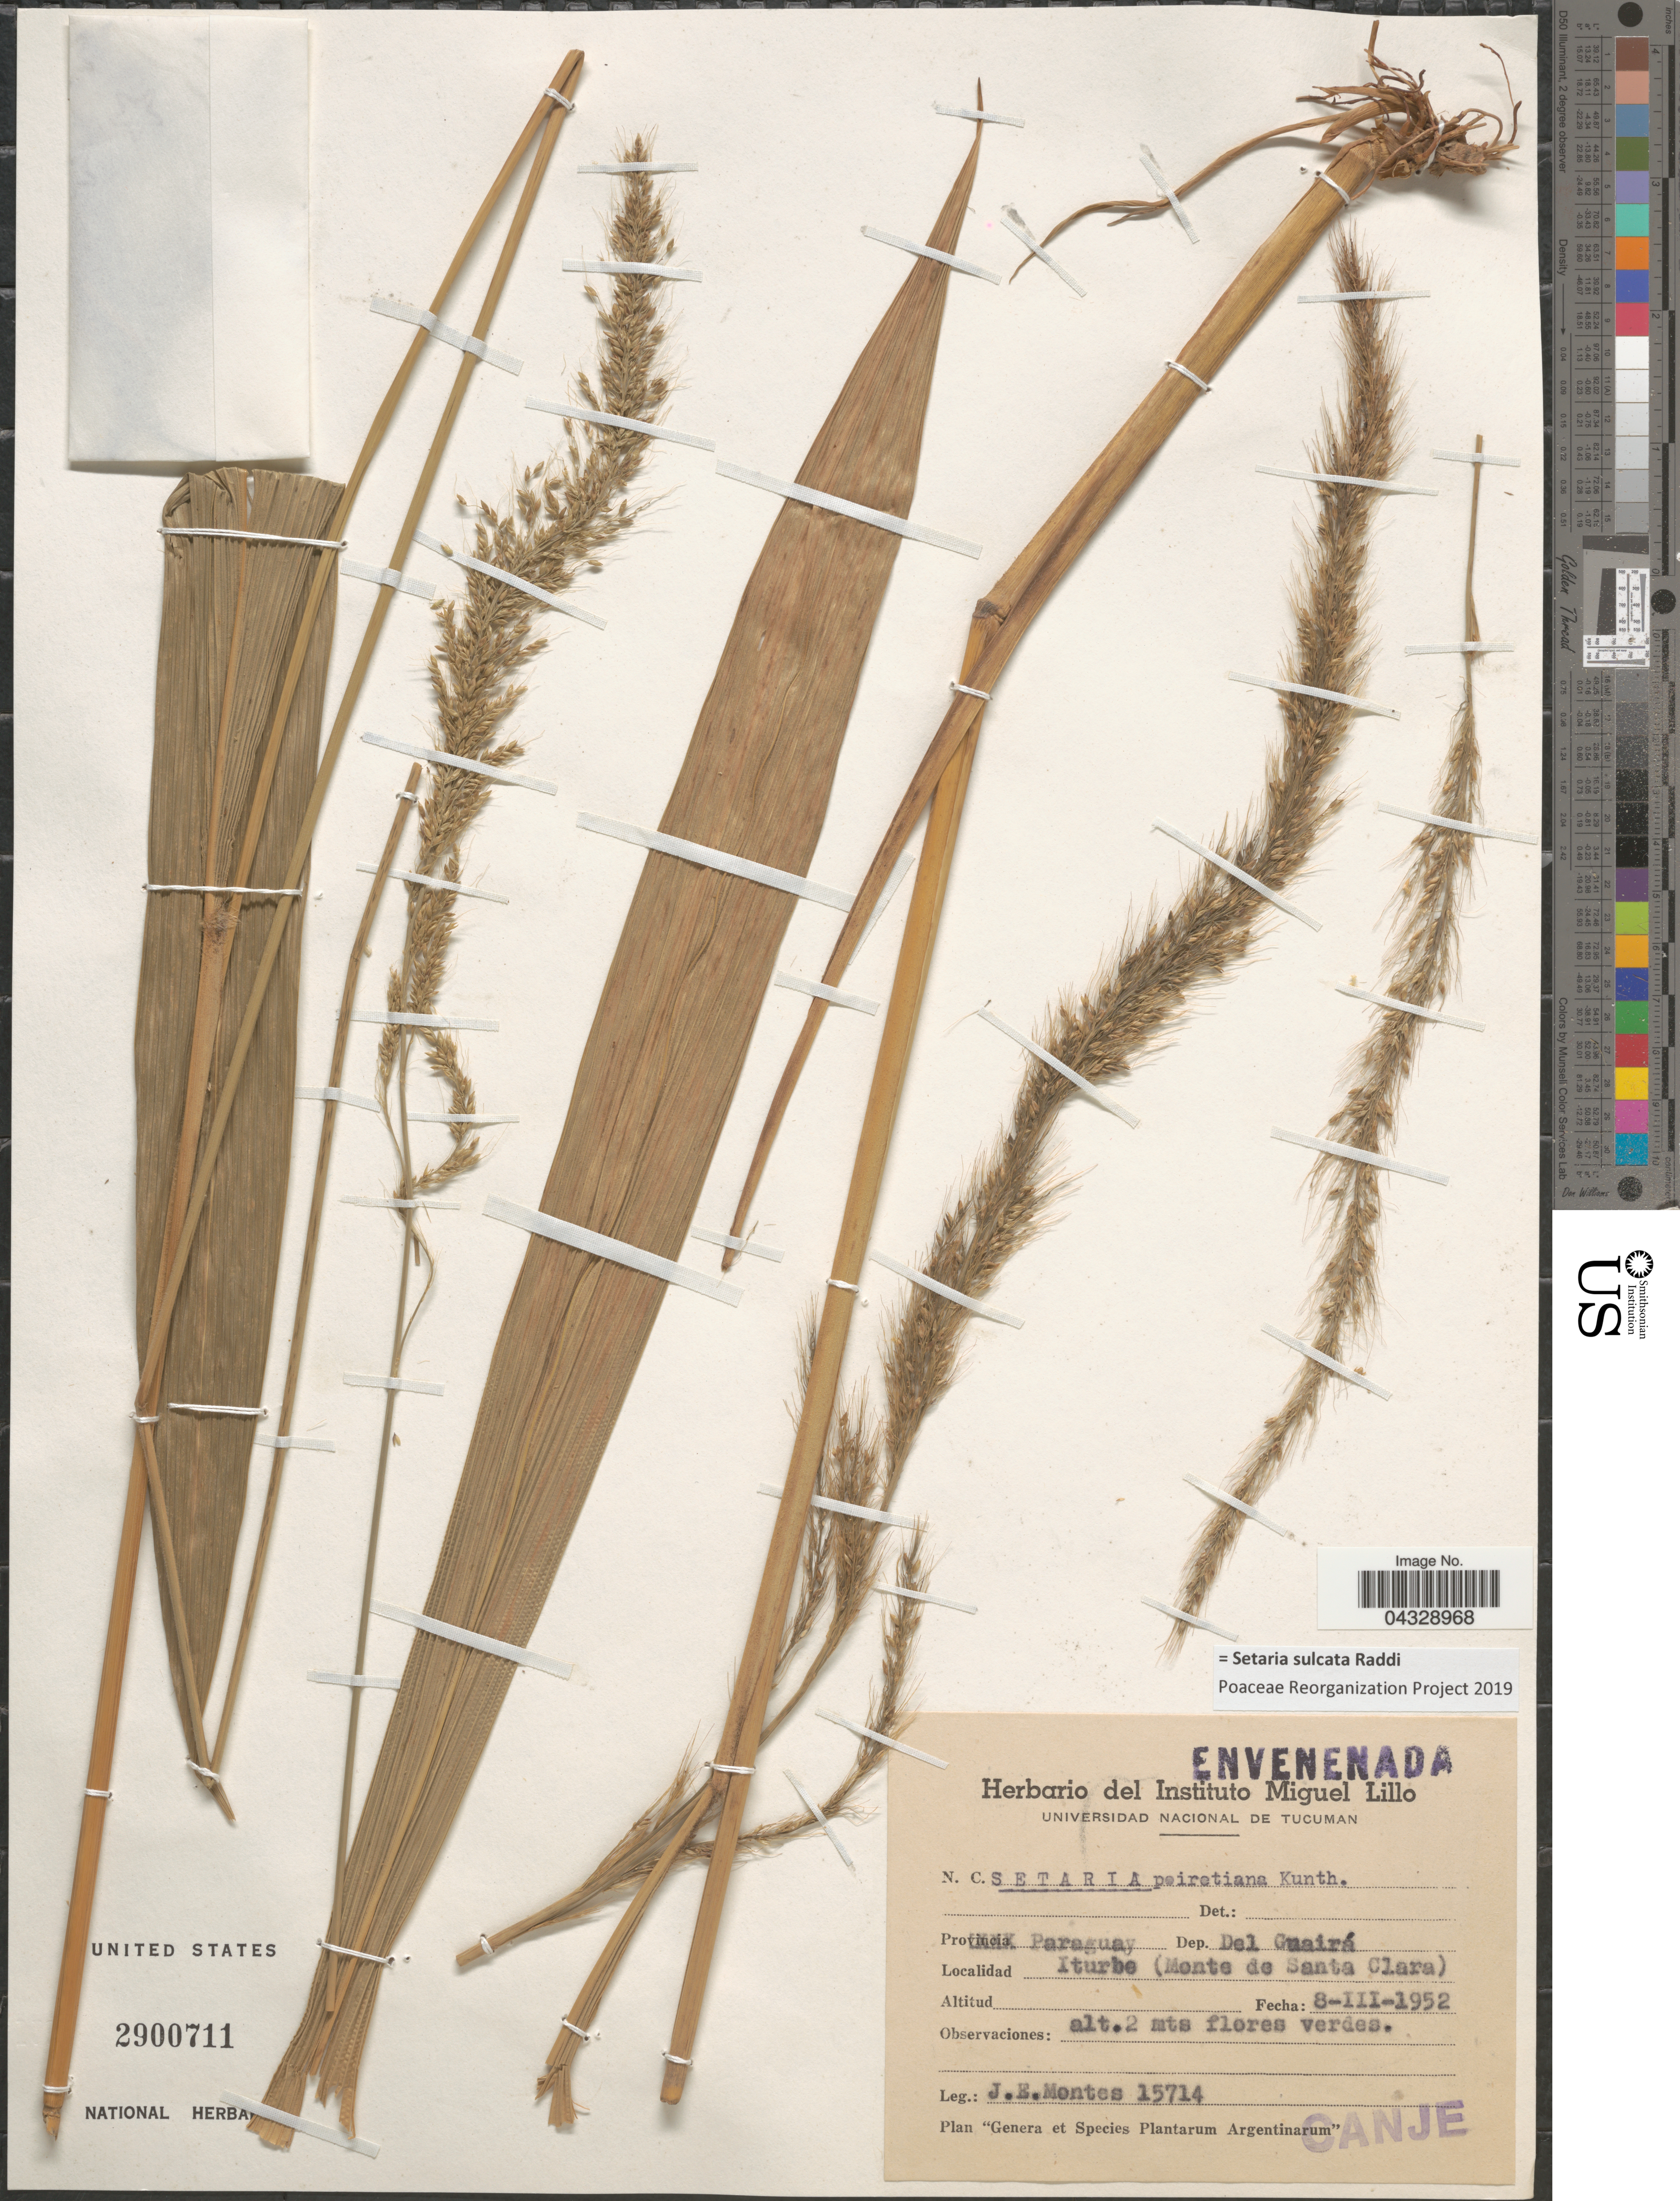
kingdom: Plantae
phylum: Tracheophyta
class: Liliopsida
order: Poales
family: Poaceae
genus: Setaria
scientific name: Setaria sulcata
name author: Raddi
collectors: J. E. Montes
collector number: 15714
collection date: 1952-03-08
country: Paraguay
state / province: Guaira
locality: Dep. Del Guairá. Iturbe (Monte de Santa Clara).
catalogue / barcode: US 2900711